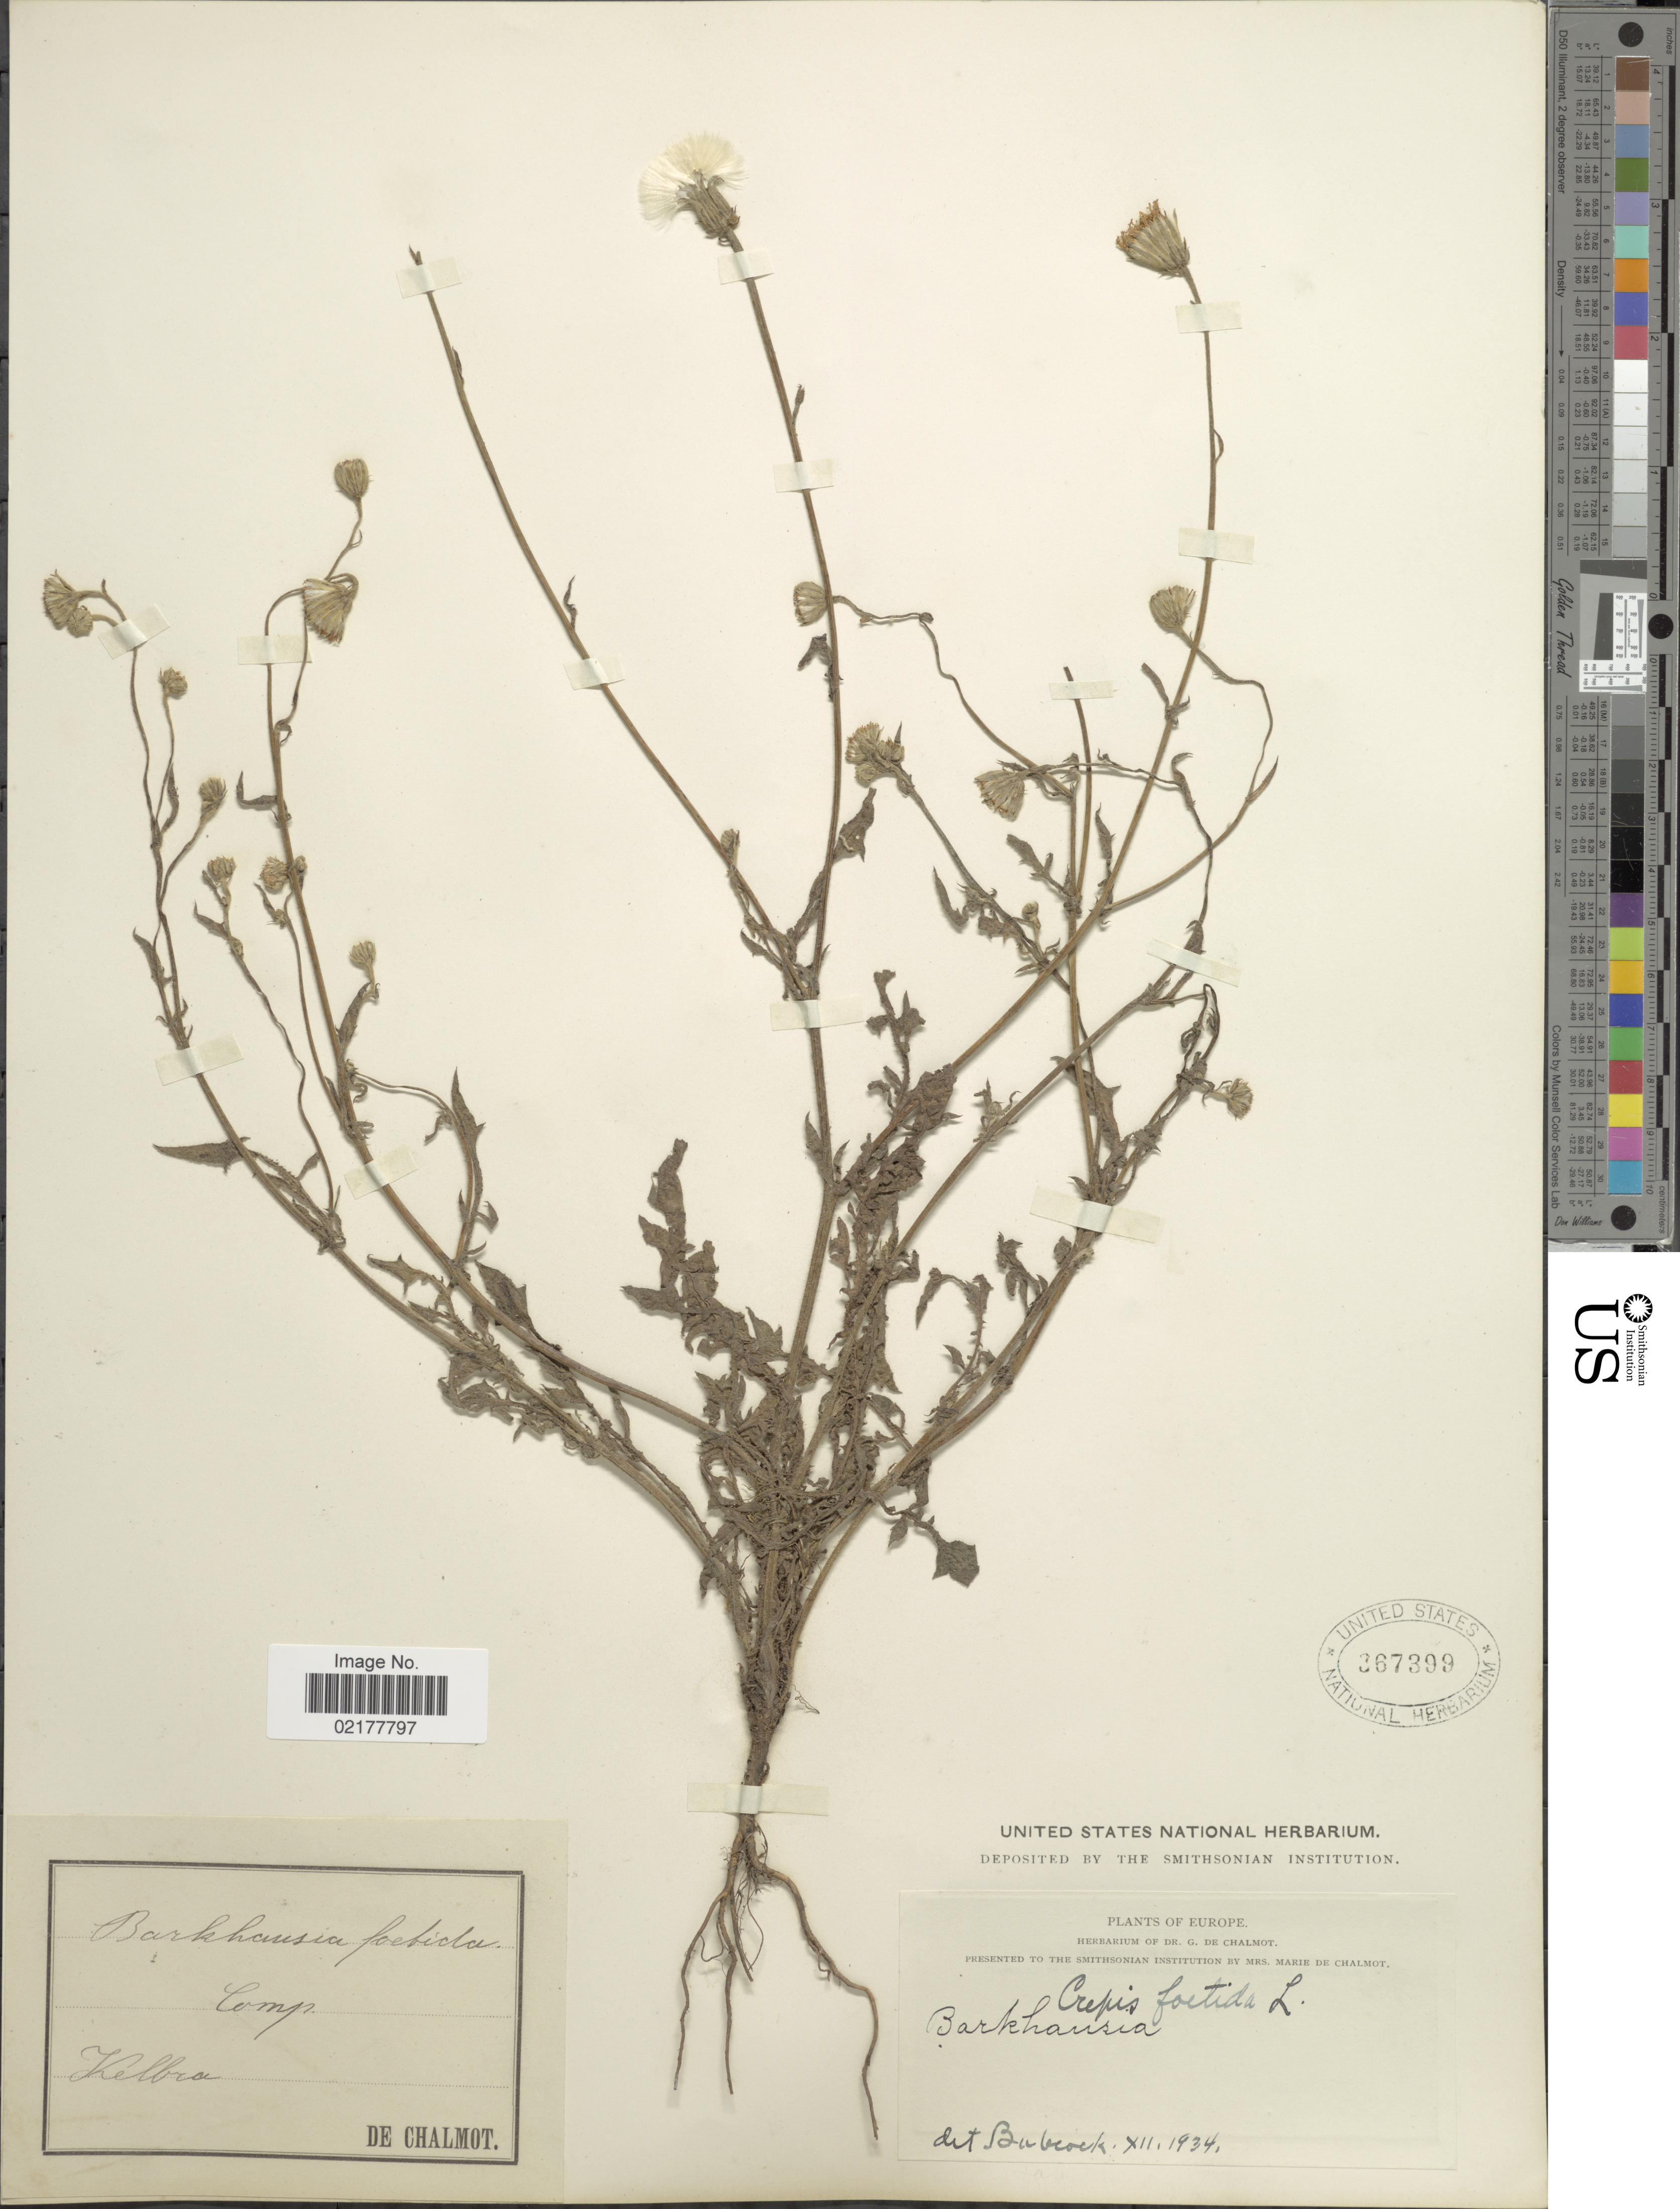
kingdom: Plantae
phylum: Tracheophyta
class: Magnoliopsida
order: Asterales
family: Asteraceae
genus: Crepis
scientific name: Crepis foetida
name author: L.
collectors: G. de Chalmot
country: Germany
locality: Europe. Kelbra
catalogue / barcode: US 367399